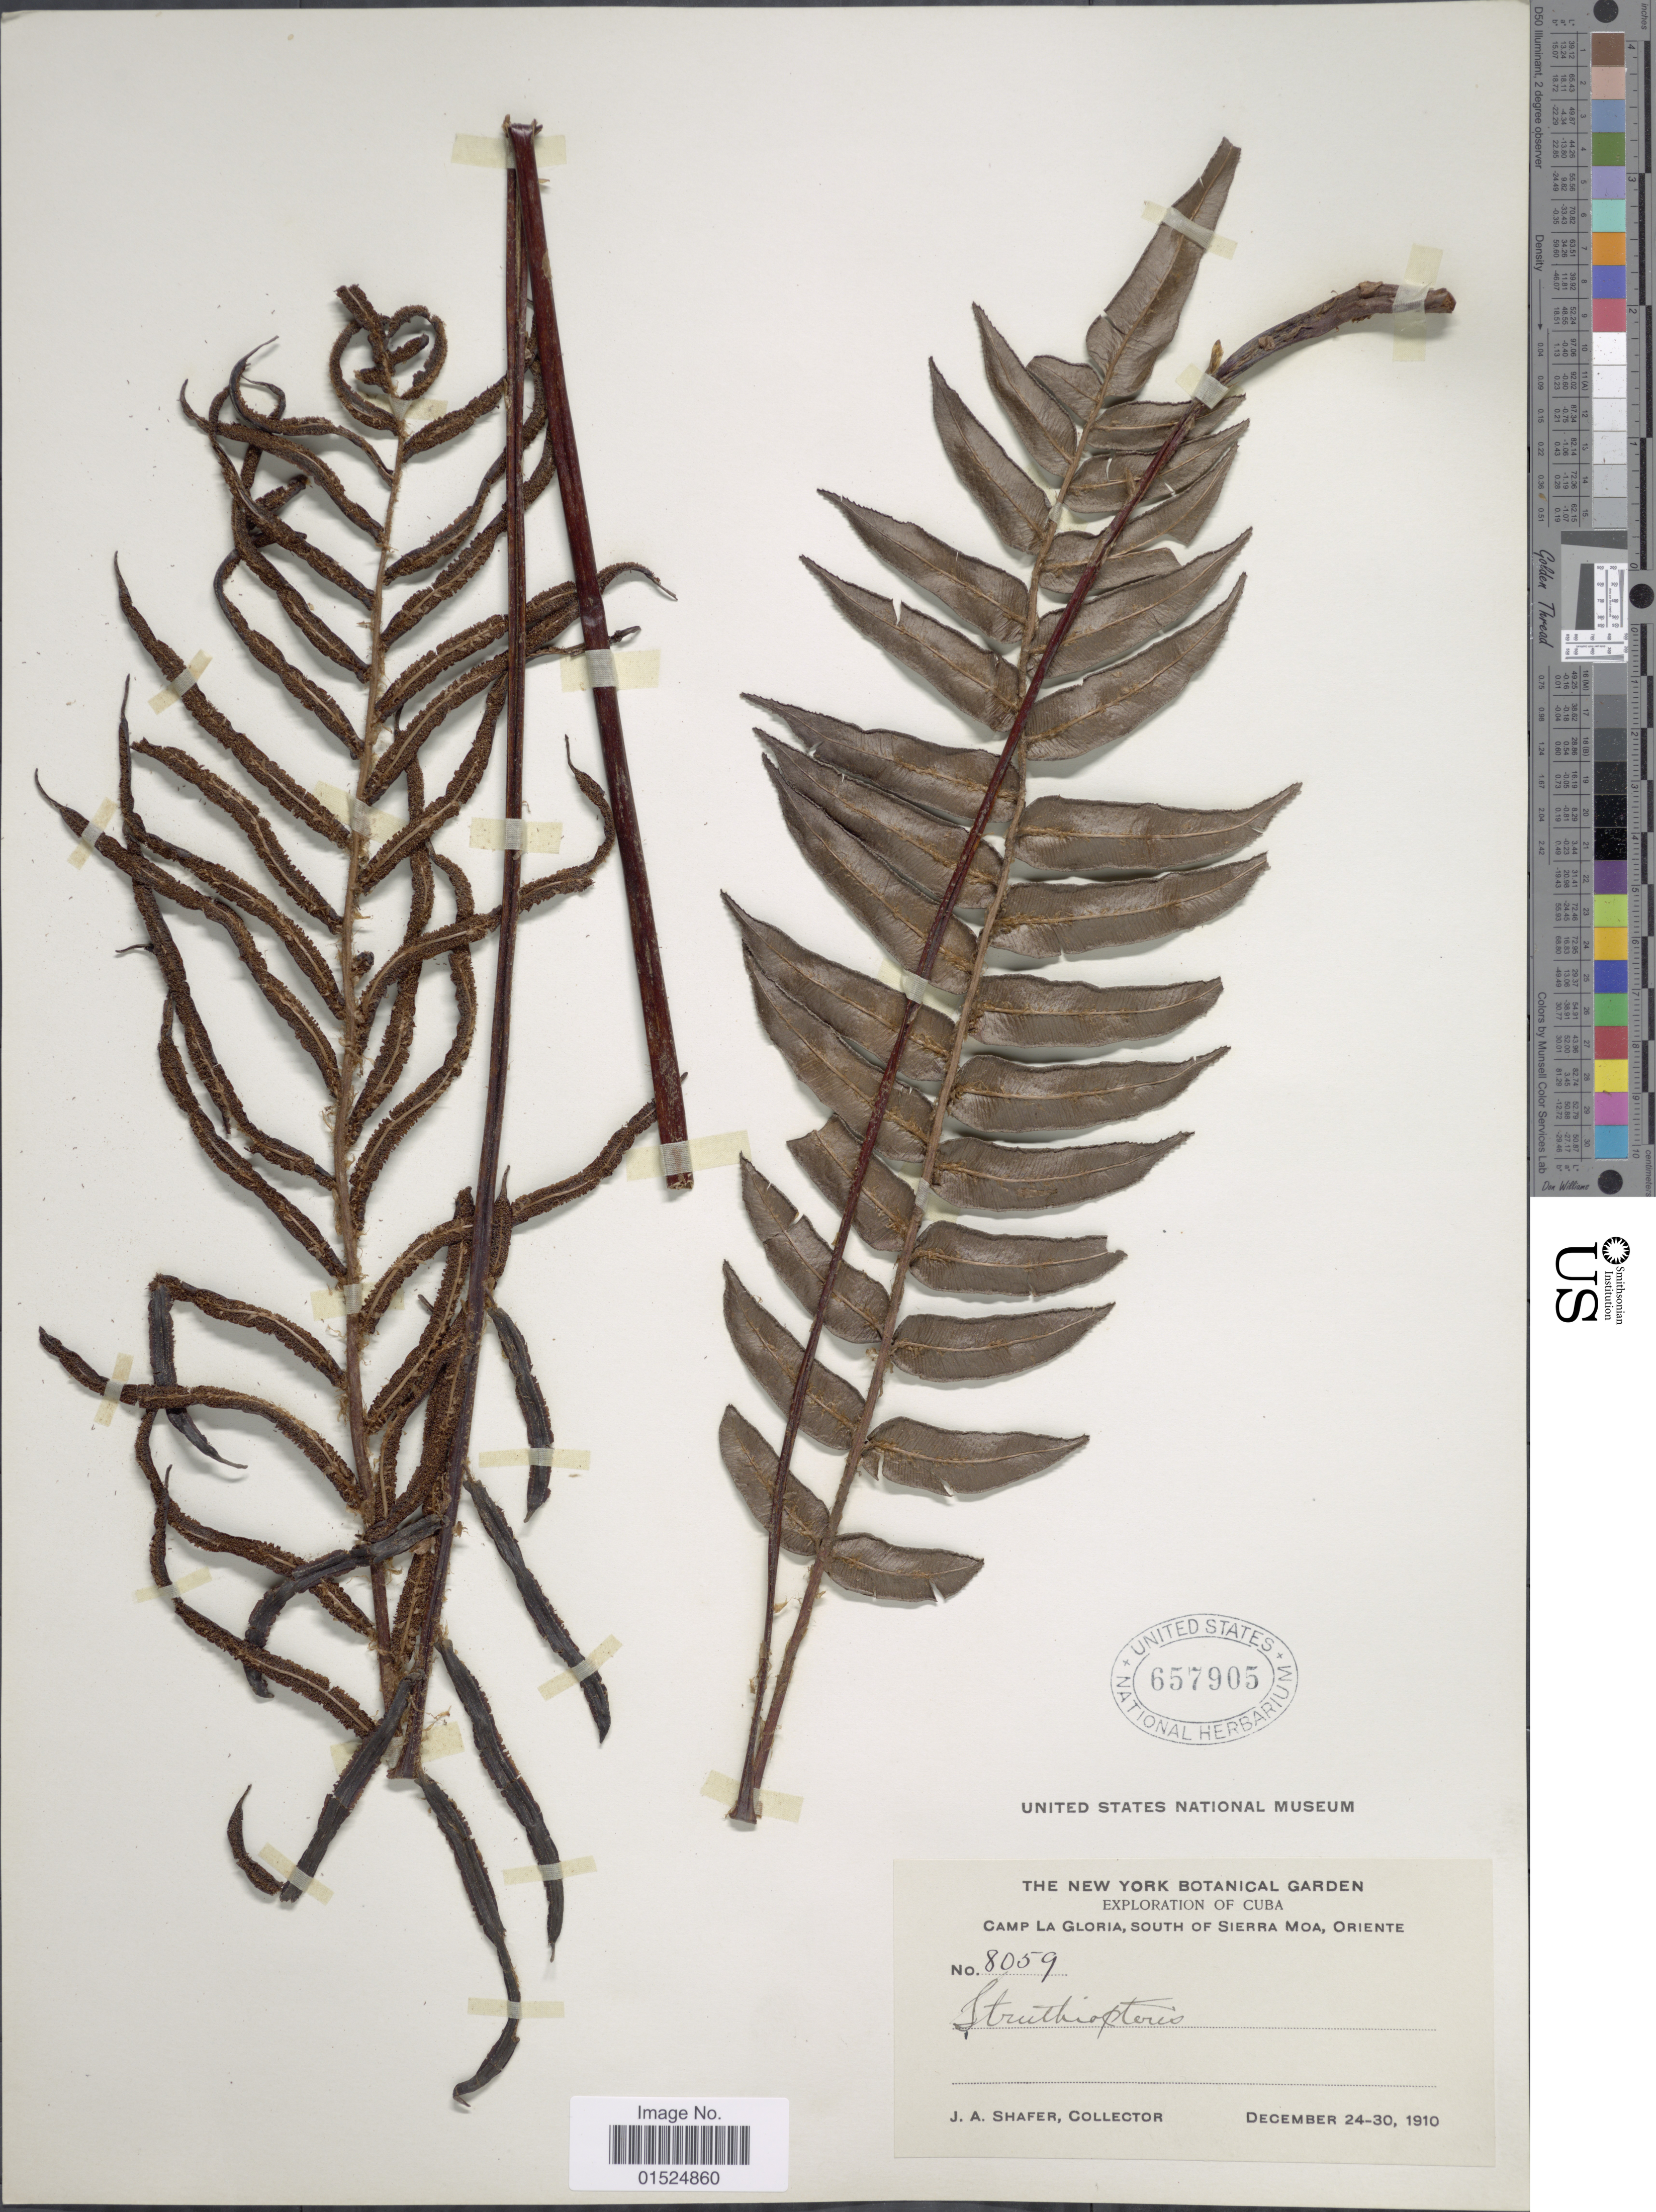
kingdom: Plantae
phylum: Tracheophyta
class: Polypodiopsida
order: Polypodiales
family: Blechnaceae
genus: Blechnum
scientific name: Blechnum lineatum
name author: (Sw.) C. Chr.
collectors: J. A. Shafer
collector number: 8059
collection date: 1910-12-24/1910-12-30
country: Cuba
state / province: Oriente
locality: Camp La Gloria, South of Sierra Moa, Oriente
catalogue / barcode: US 657905